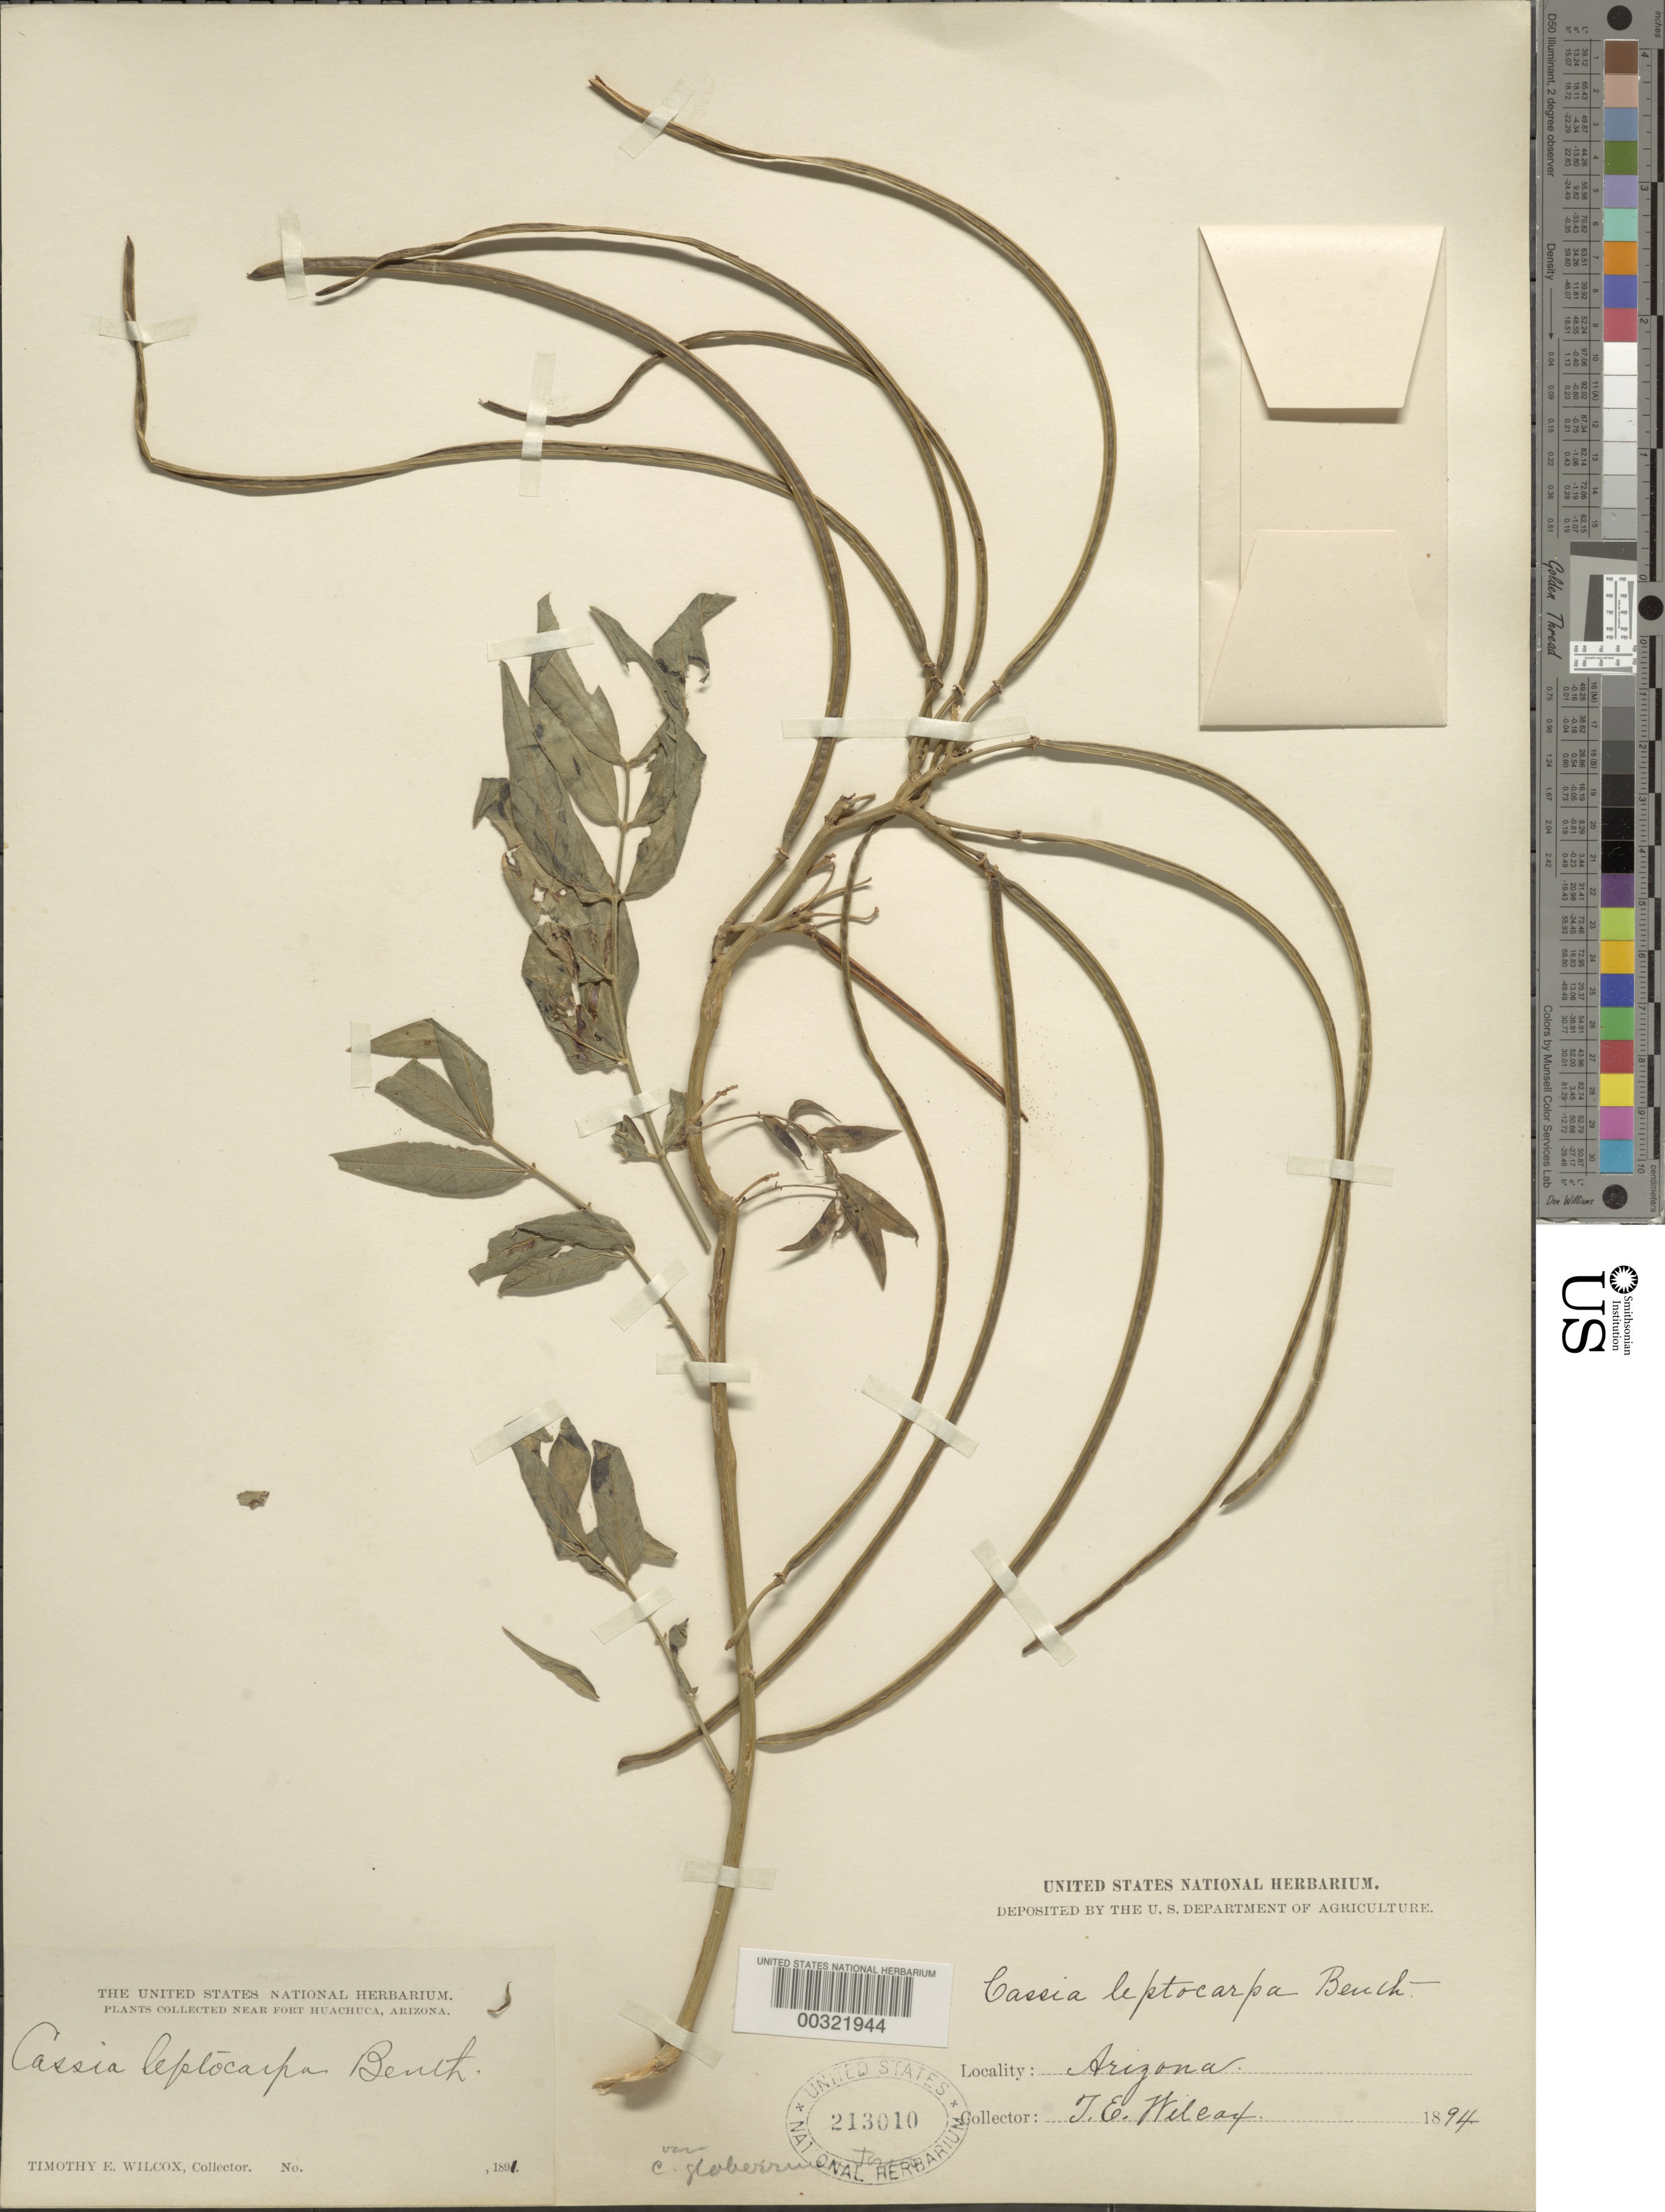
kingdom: Plantae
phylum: Tracheophyta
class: Magnoliopsida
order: Fabales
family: Fabaceae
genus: Senna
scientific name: Senna hirsuta var. leptocarpa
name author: (Benth.) H.S. Irwin & Barneby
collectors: T. E. Wilcox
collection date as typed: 1894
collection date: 1894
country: United States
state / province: Arizona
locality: Near fort huachucha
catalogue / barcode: US 213010